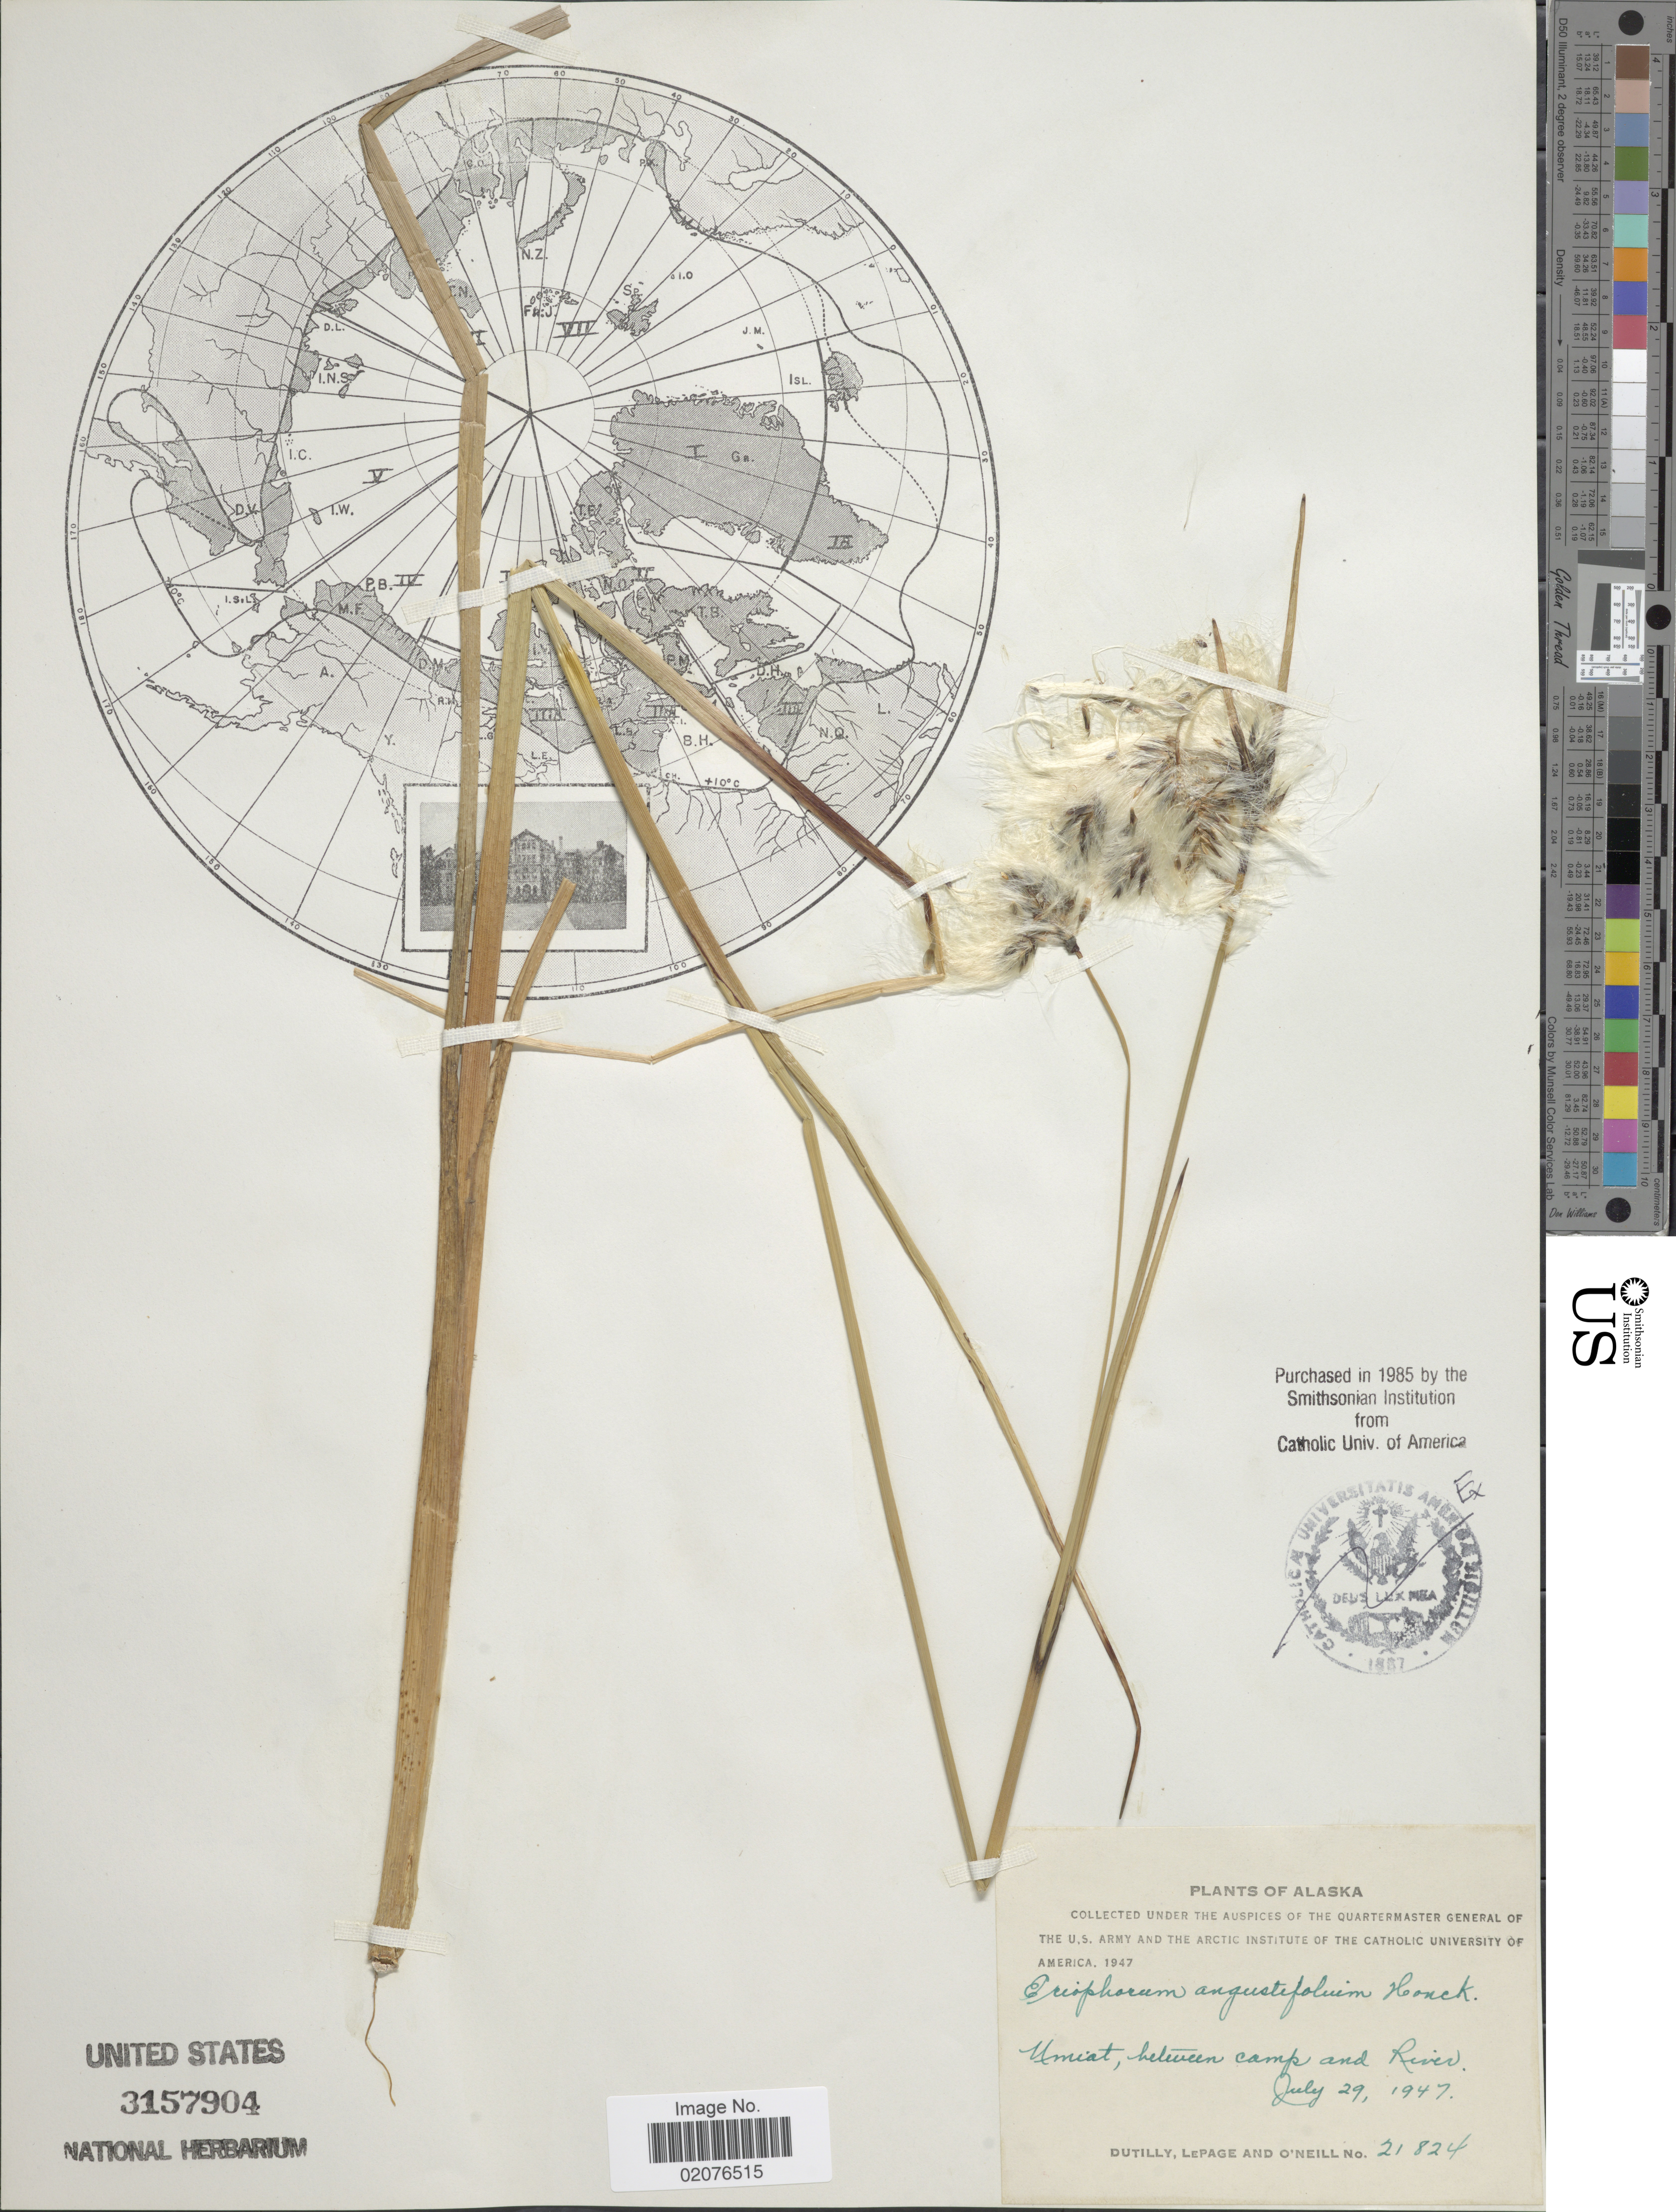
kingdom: Plantae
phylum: Tracheophyta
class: Liliopsida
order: Poales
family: Cyperaceae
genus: Eriophorum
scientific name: Eriophorum angustifolium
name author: Honck.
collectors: -. Dutilly, -. LePage & O' Neill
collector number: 21824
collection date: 1947-07-29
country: United States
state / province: Alaska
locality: Umiat, between camp and River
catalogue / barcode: US 3157904